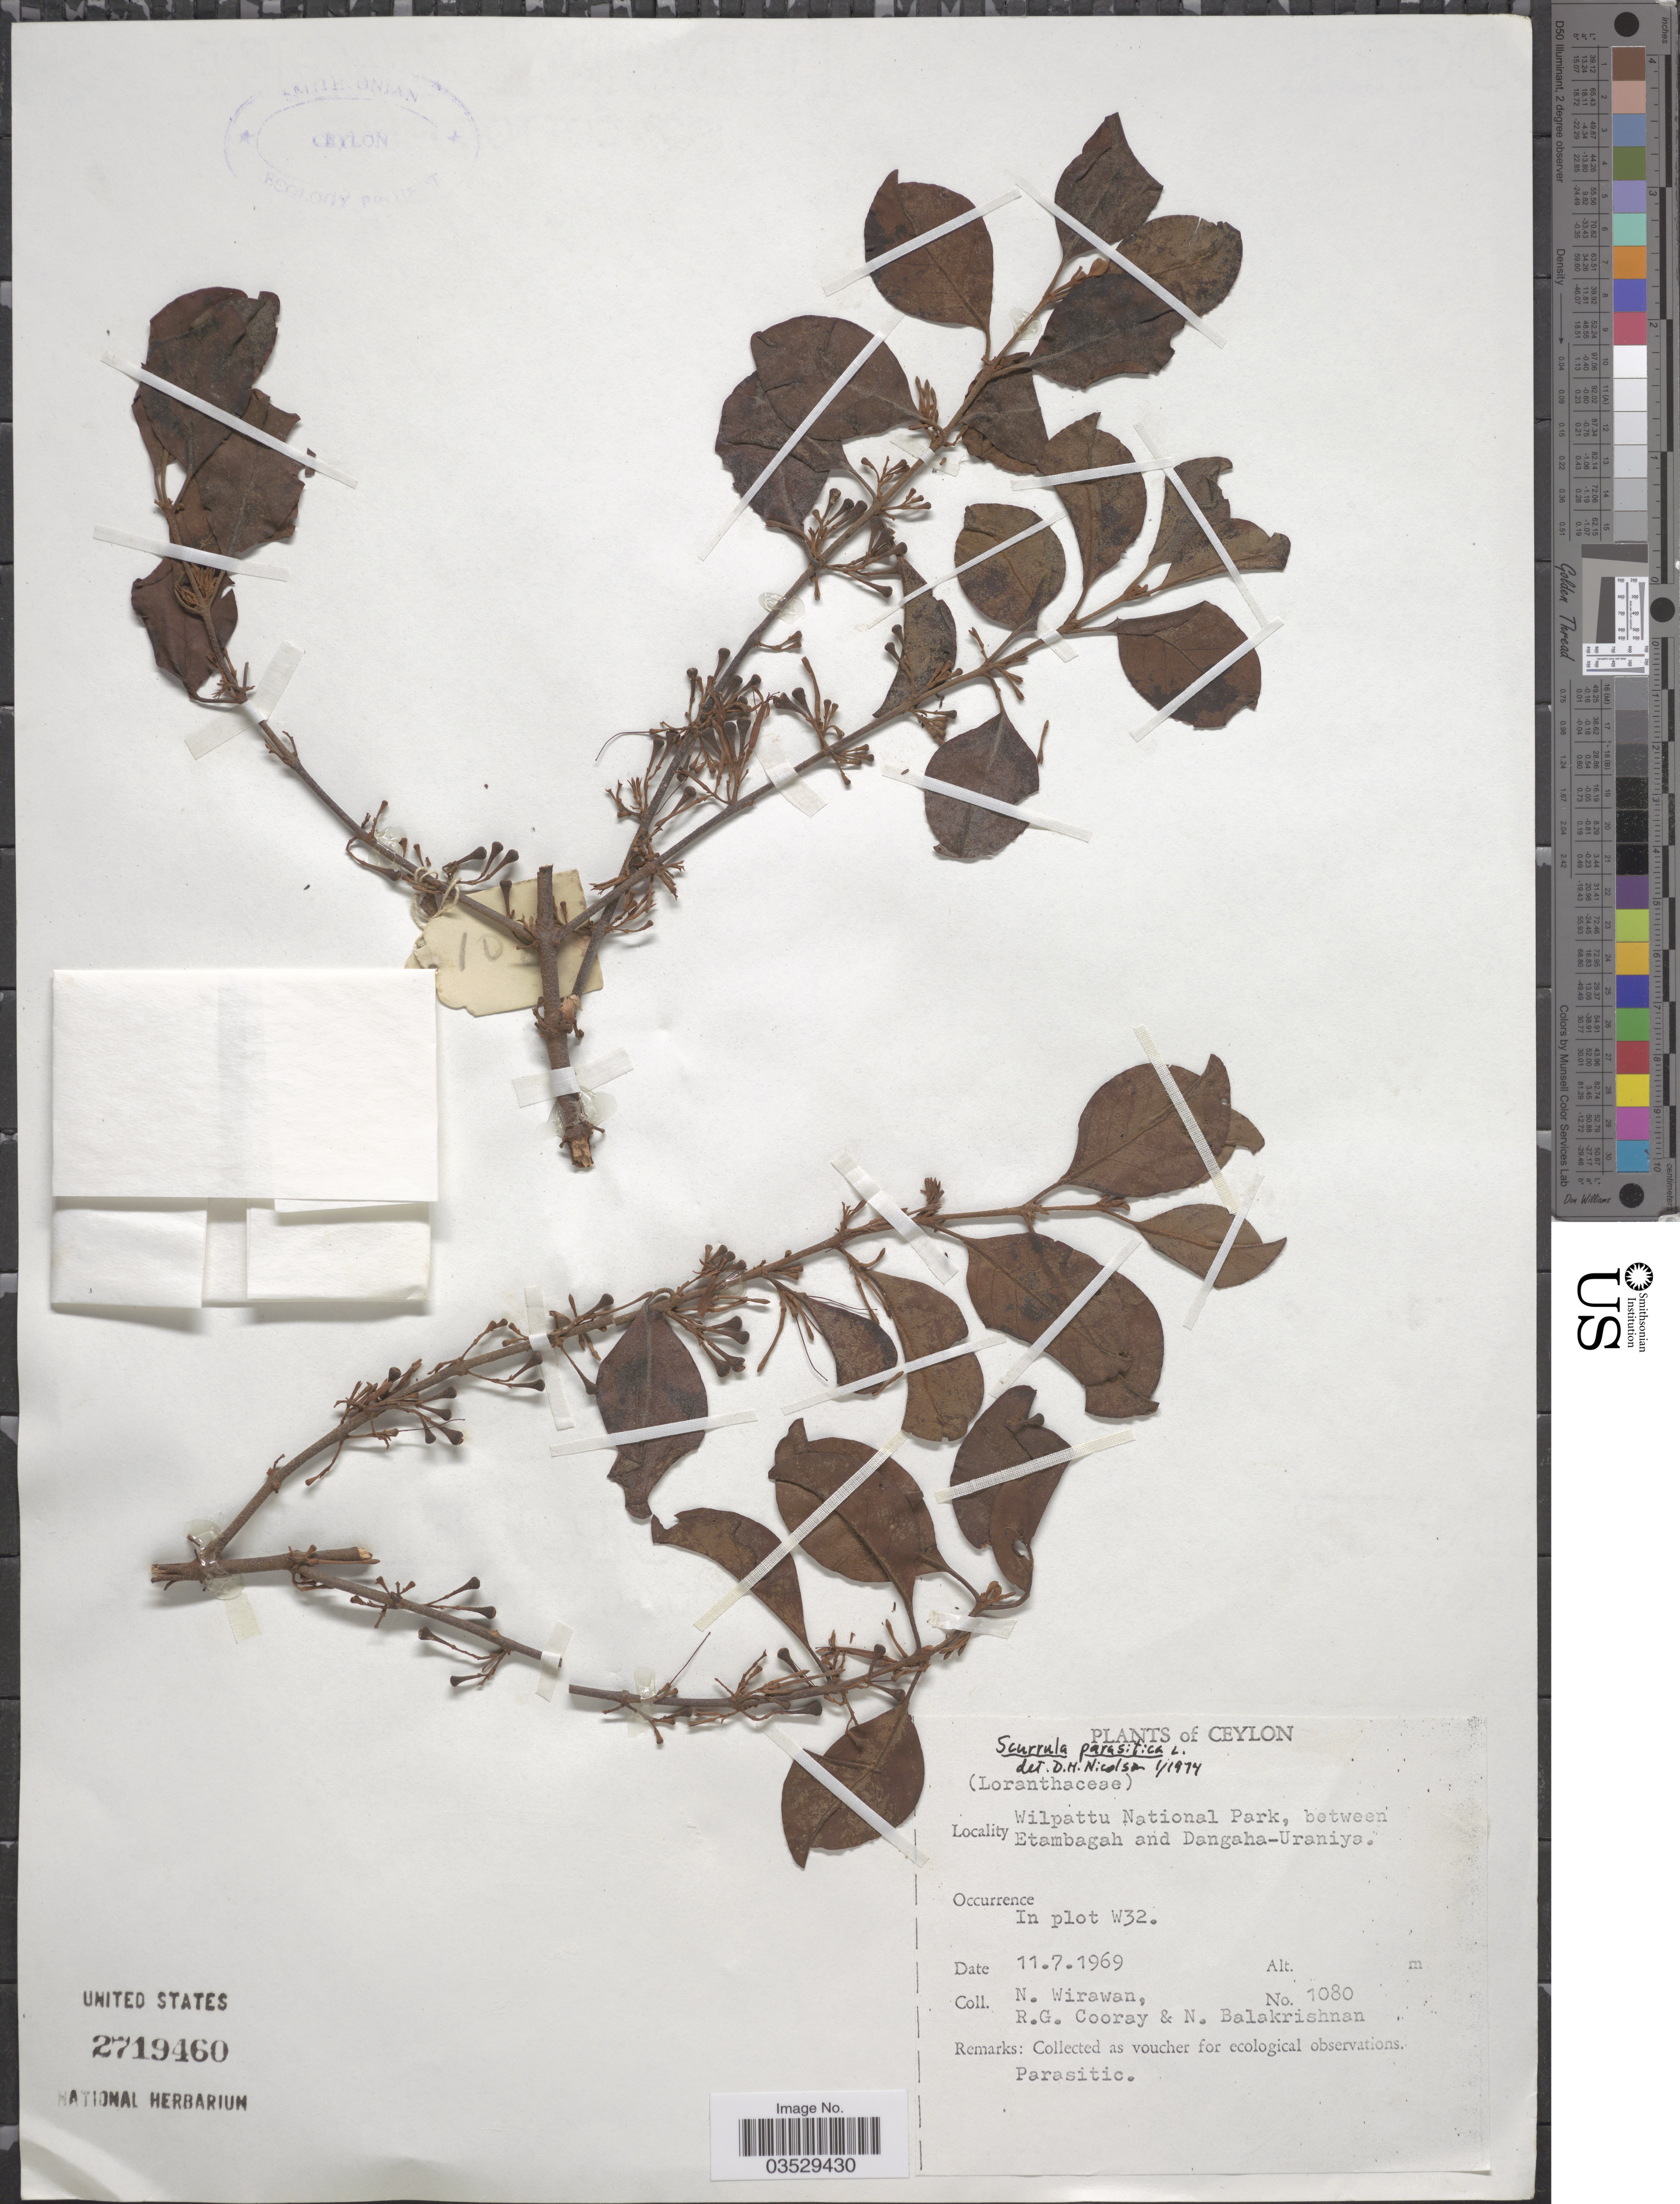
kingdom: Plantae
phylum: Tracheophyta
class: Magnoliopsida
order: Santalales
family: Loranthaceae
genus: Scurrula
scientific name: Scurrula parasitica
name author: L.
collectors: N. Wirawan, R. Cooray & N. Balakrishnan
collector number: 1080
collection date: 1969-07-11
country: Sri Lanka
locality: Ceylon. Wilpattu National Park, between Etambagah and Dangaha-Uraniya. In plot W32.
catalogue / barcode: US 2719460